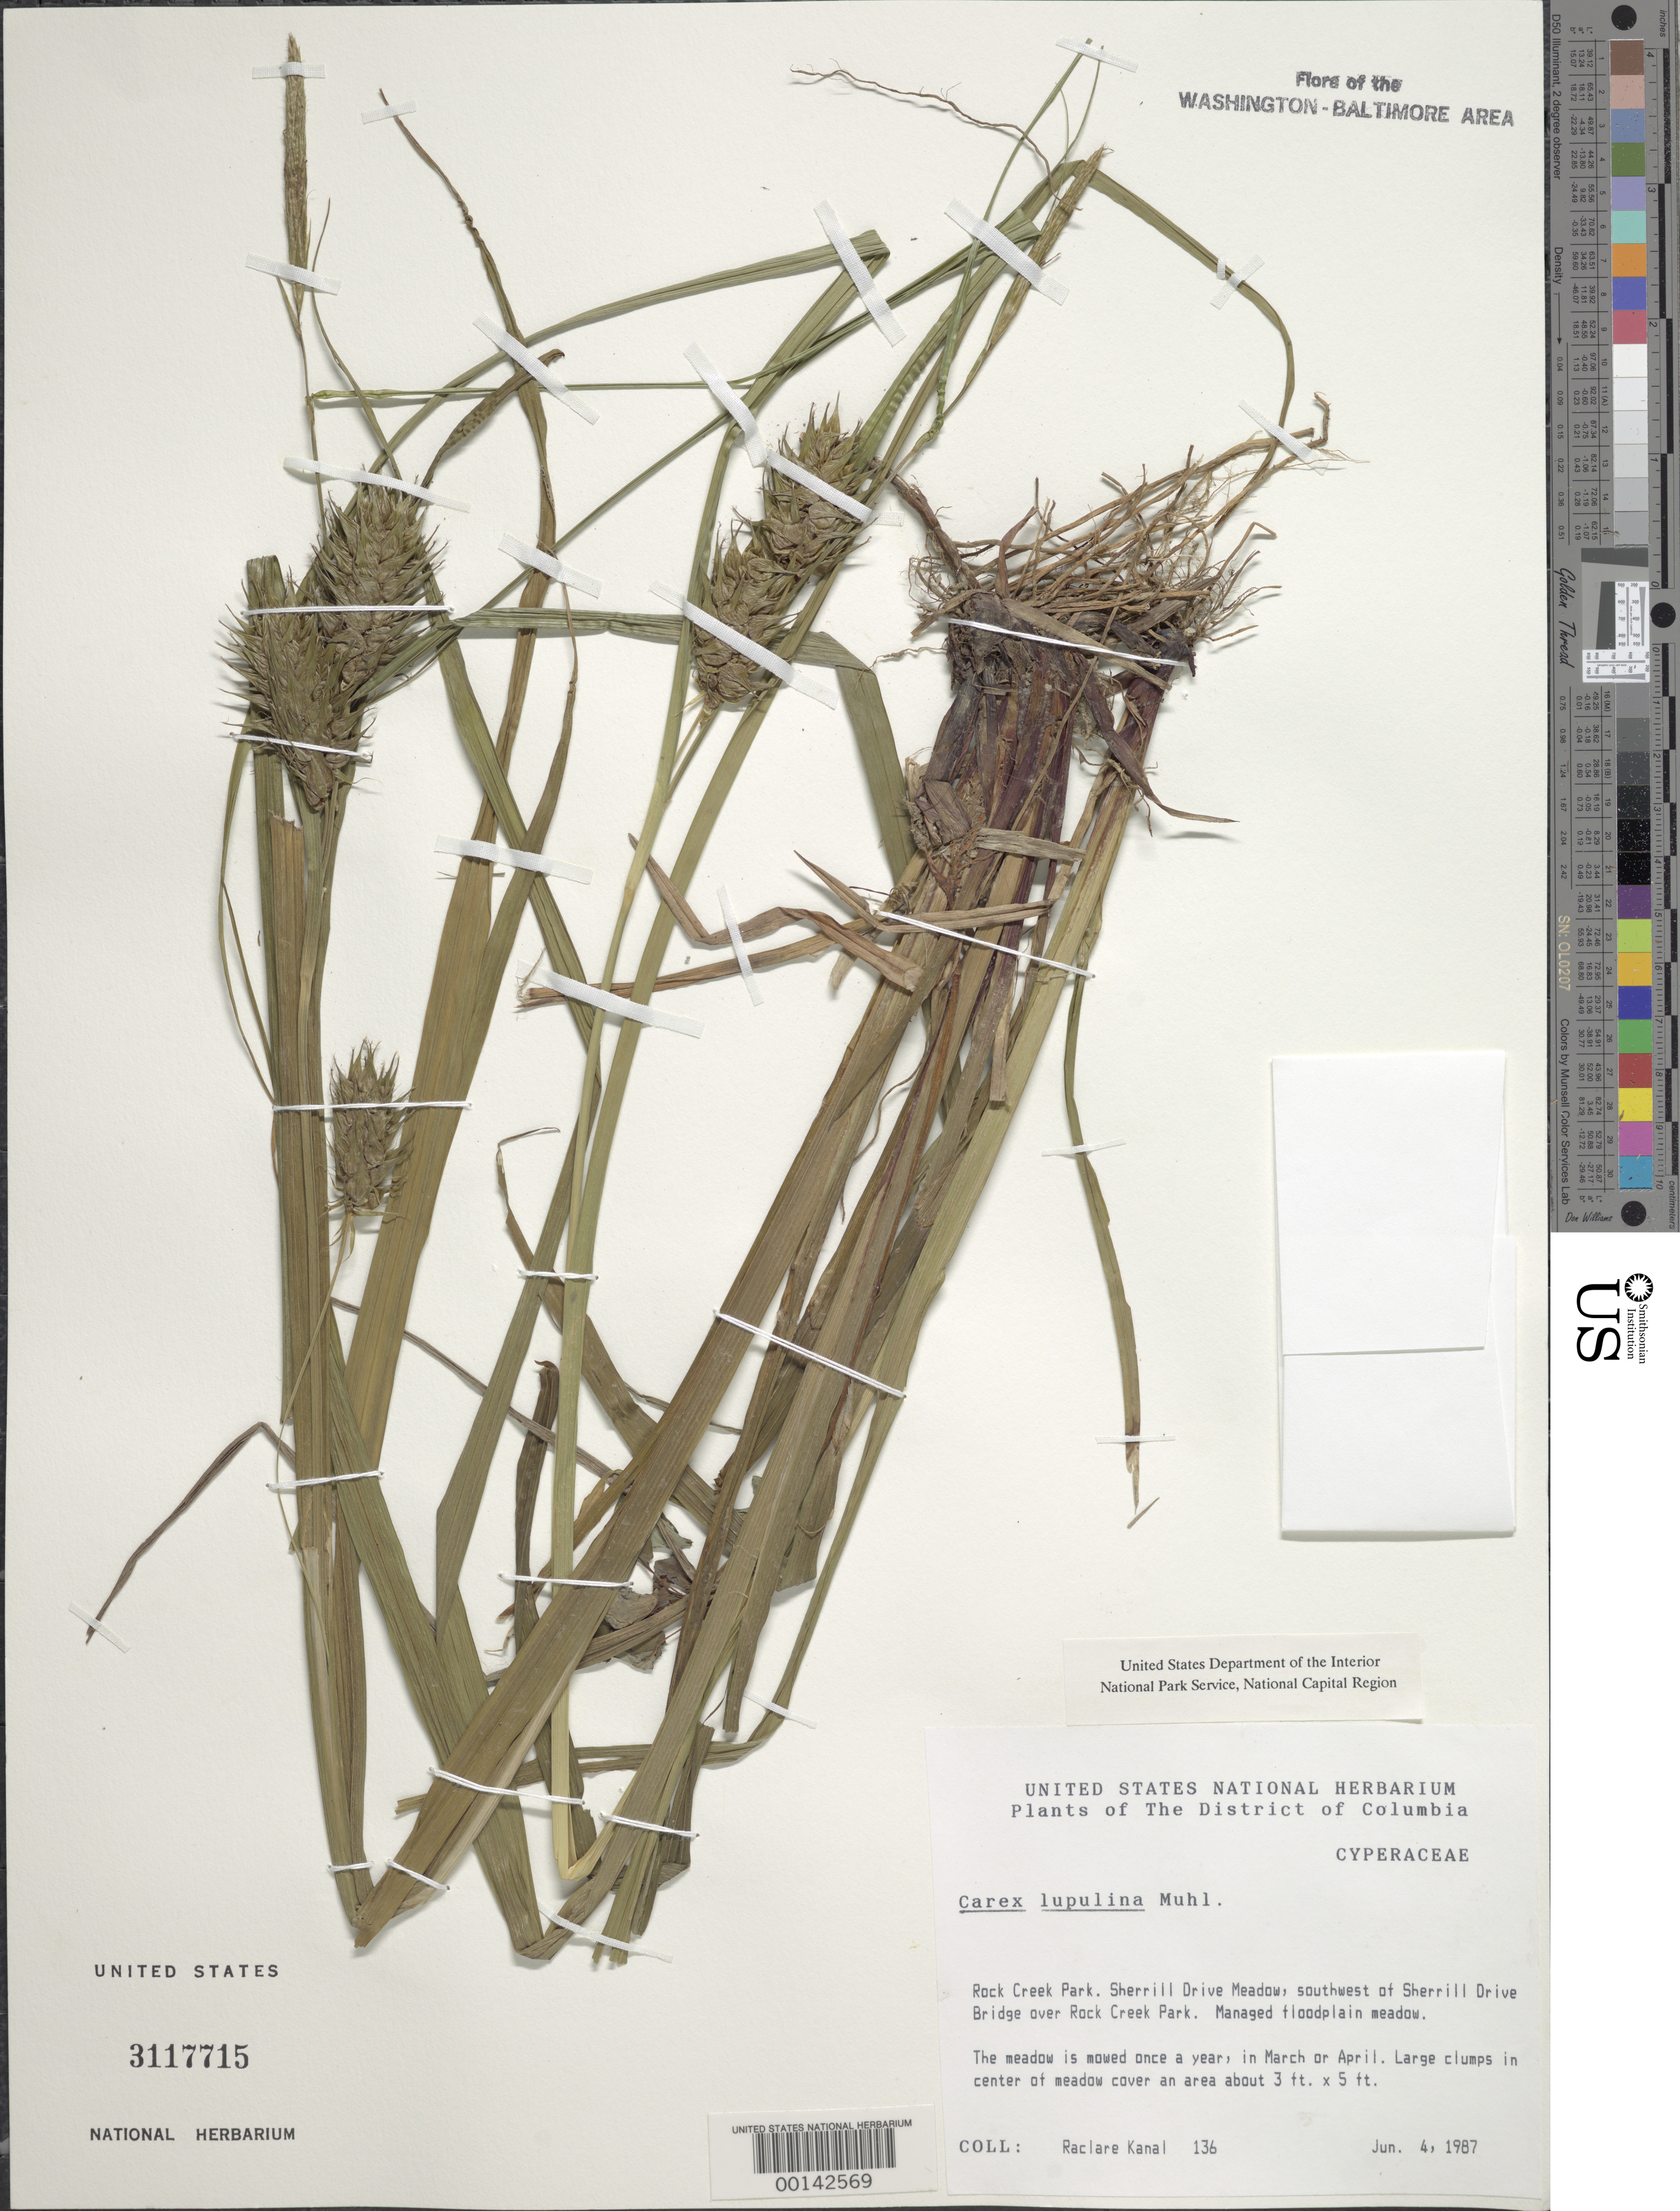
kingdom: Plantae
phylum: Tracheophyta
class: Liliopsida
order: Poales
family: Cyperaceae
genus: Carex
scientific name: Carex lupulina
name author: Muhl. ex Willd.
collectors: R. Kanal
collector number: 136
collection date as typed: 04 Jun 1987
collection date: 1987-06-04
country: United States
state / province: District of Columbia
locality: Rock Creek Park. Sherrill Drive meadow, southwest of Sherrill Drive Bridge over Rock Creek Park. Rock Creek Park & vicinity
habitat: Managed floodplain meadow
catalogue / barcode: US 3117715